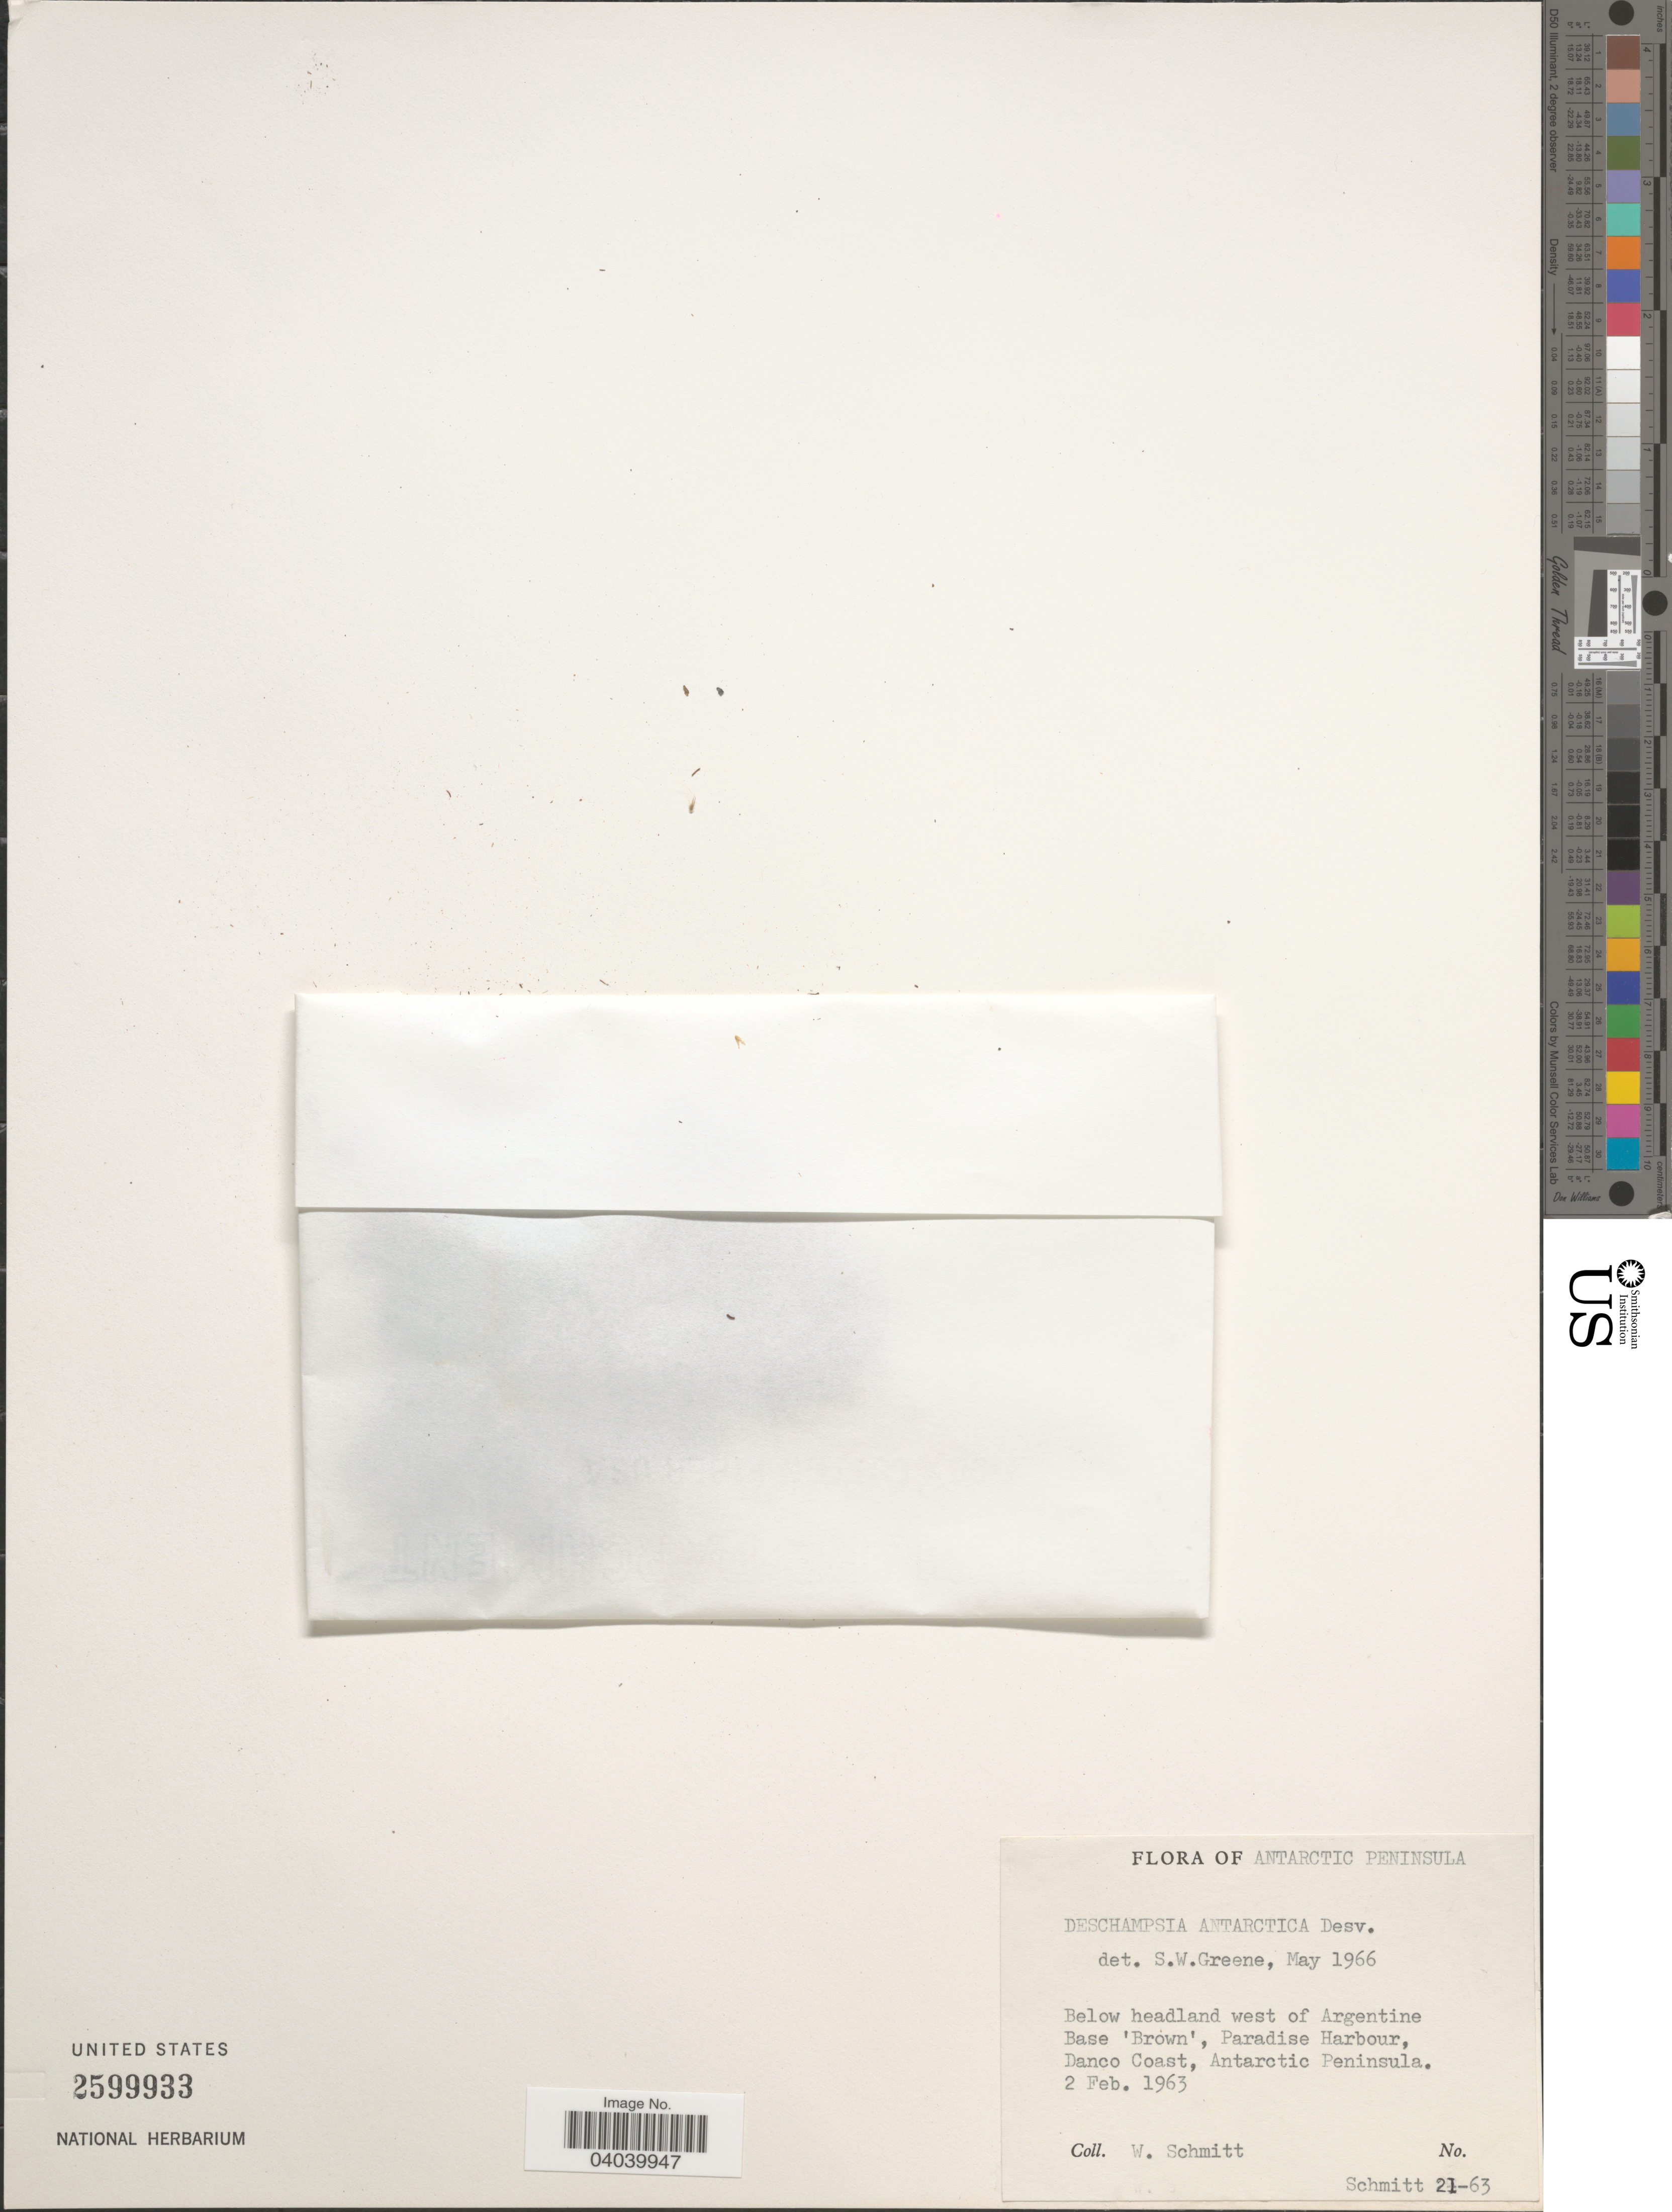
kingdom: Plantae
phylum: Tracheophyta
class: Liliopsida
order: Poales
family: Poaceae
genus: Deschampsia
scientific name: Deschampsia antarctica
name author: É. Desv.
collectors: H. H. Smith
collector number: Schmitt 21-63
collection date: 1963-02-02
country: Antarctica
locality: Antarctic Peninsula. Below headland west of Argentine Base 'Brown', Paradise Harbour, Danco Coast, Antarctic Peninsula.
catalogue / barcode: US 2599933